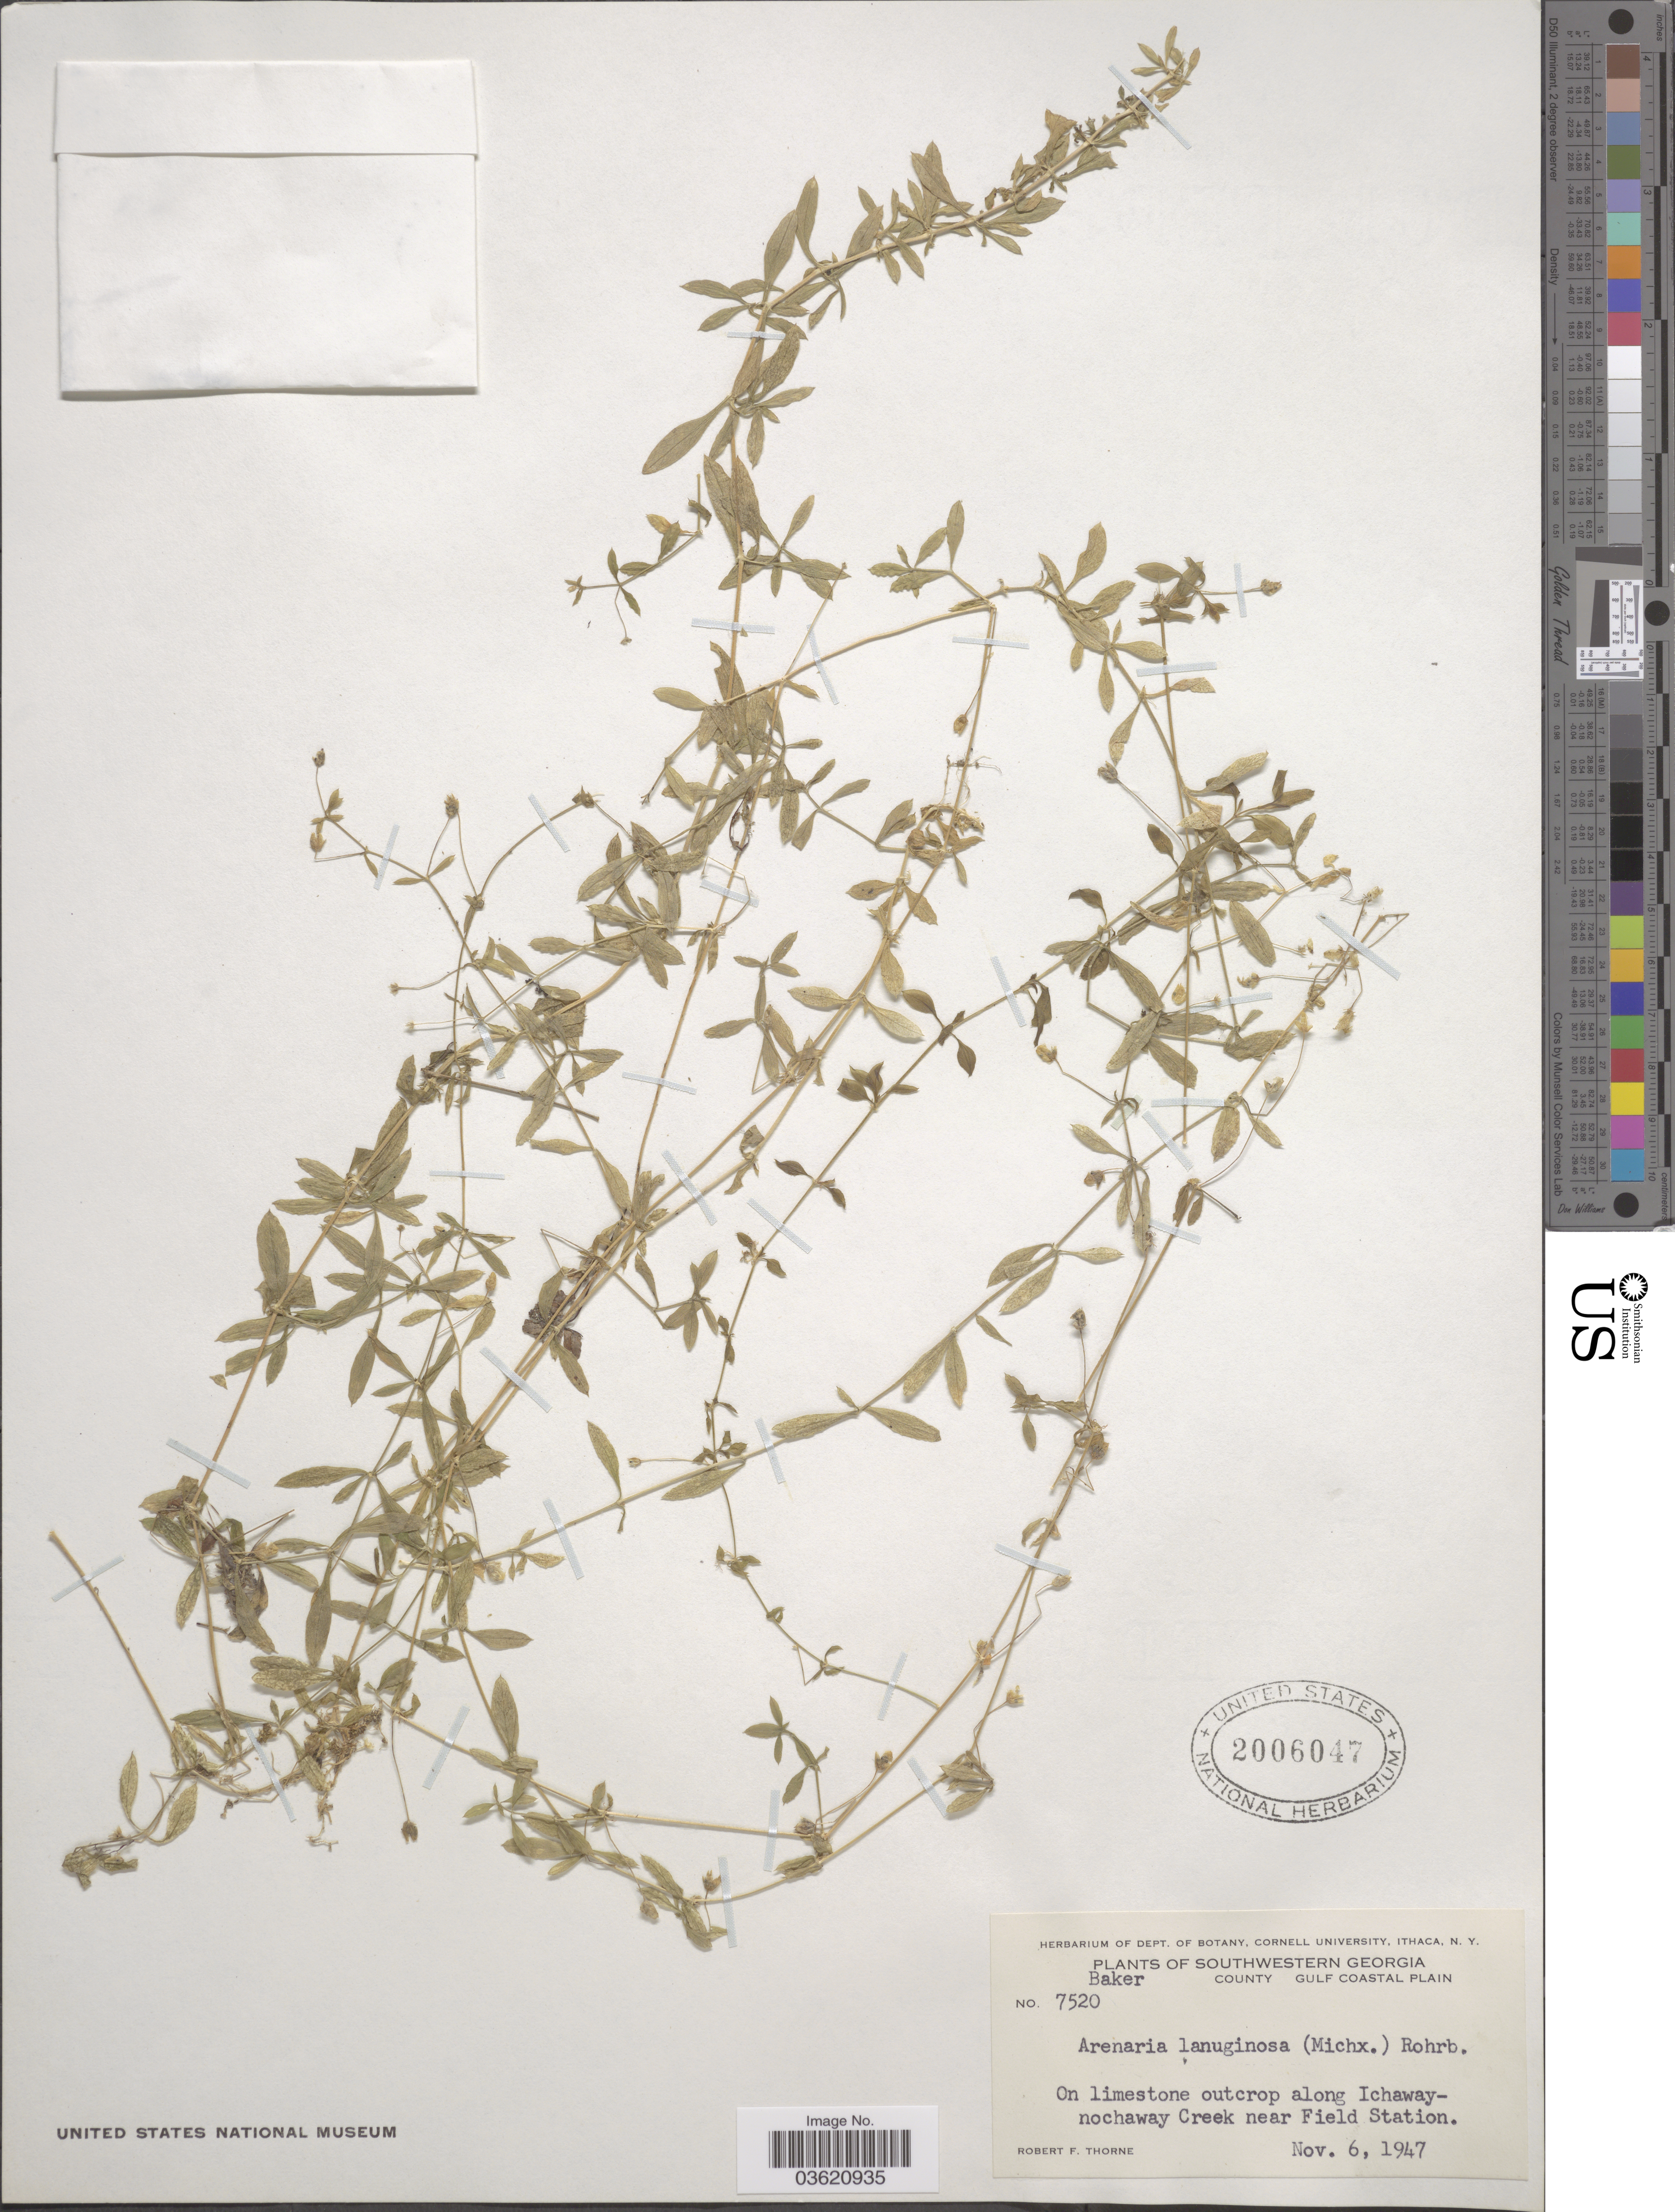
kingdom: Plantae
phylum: Tracheophyta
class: Magnoliopsida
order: Caryophyllales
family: Caryophyllaceae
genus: Arenaria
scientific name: Arenaria lanuginosa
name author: (Michx.) Rohrb.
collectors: R. F. Thorne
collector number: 7520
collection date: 1947-11-06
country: United States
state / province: Georgia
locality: Southwestern Georgia. Baker County Gulf Coastal Plain. Along Ichaway-nochaway Creek near Field Station.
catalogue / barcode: US 2006047